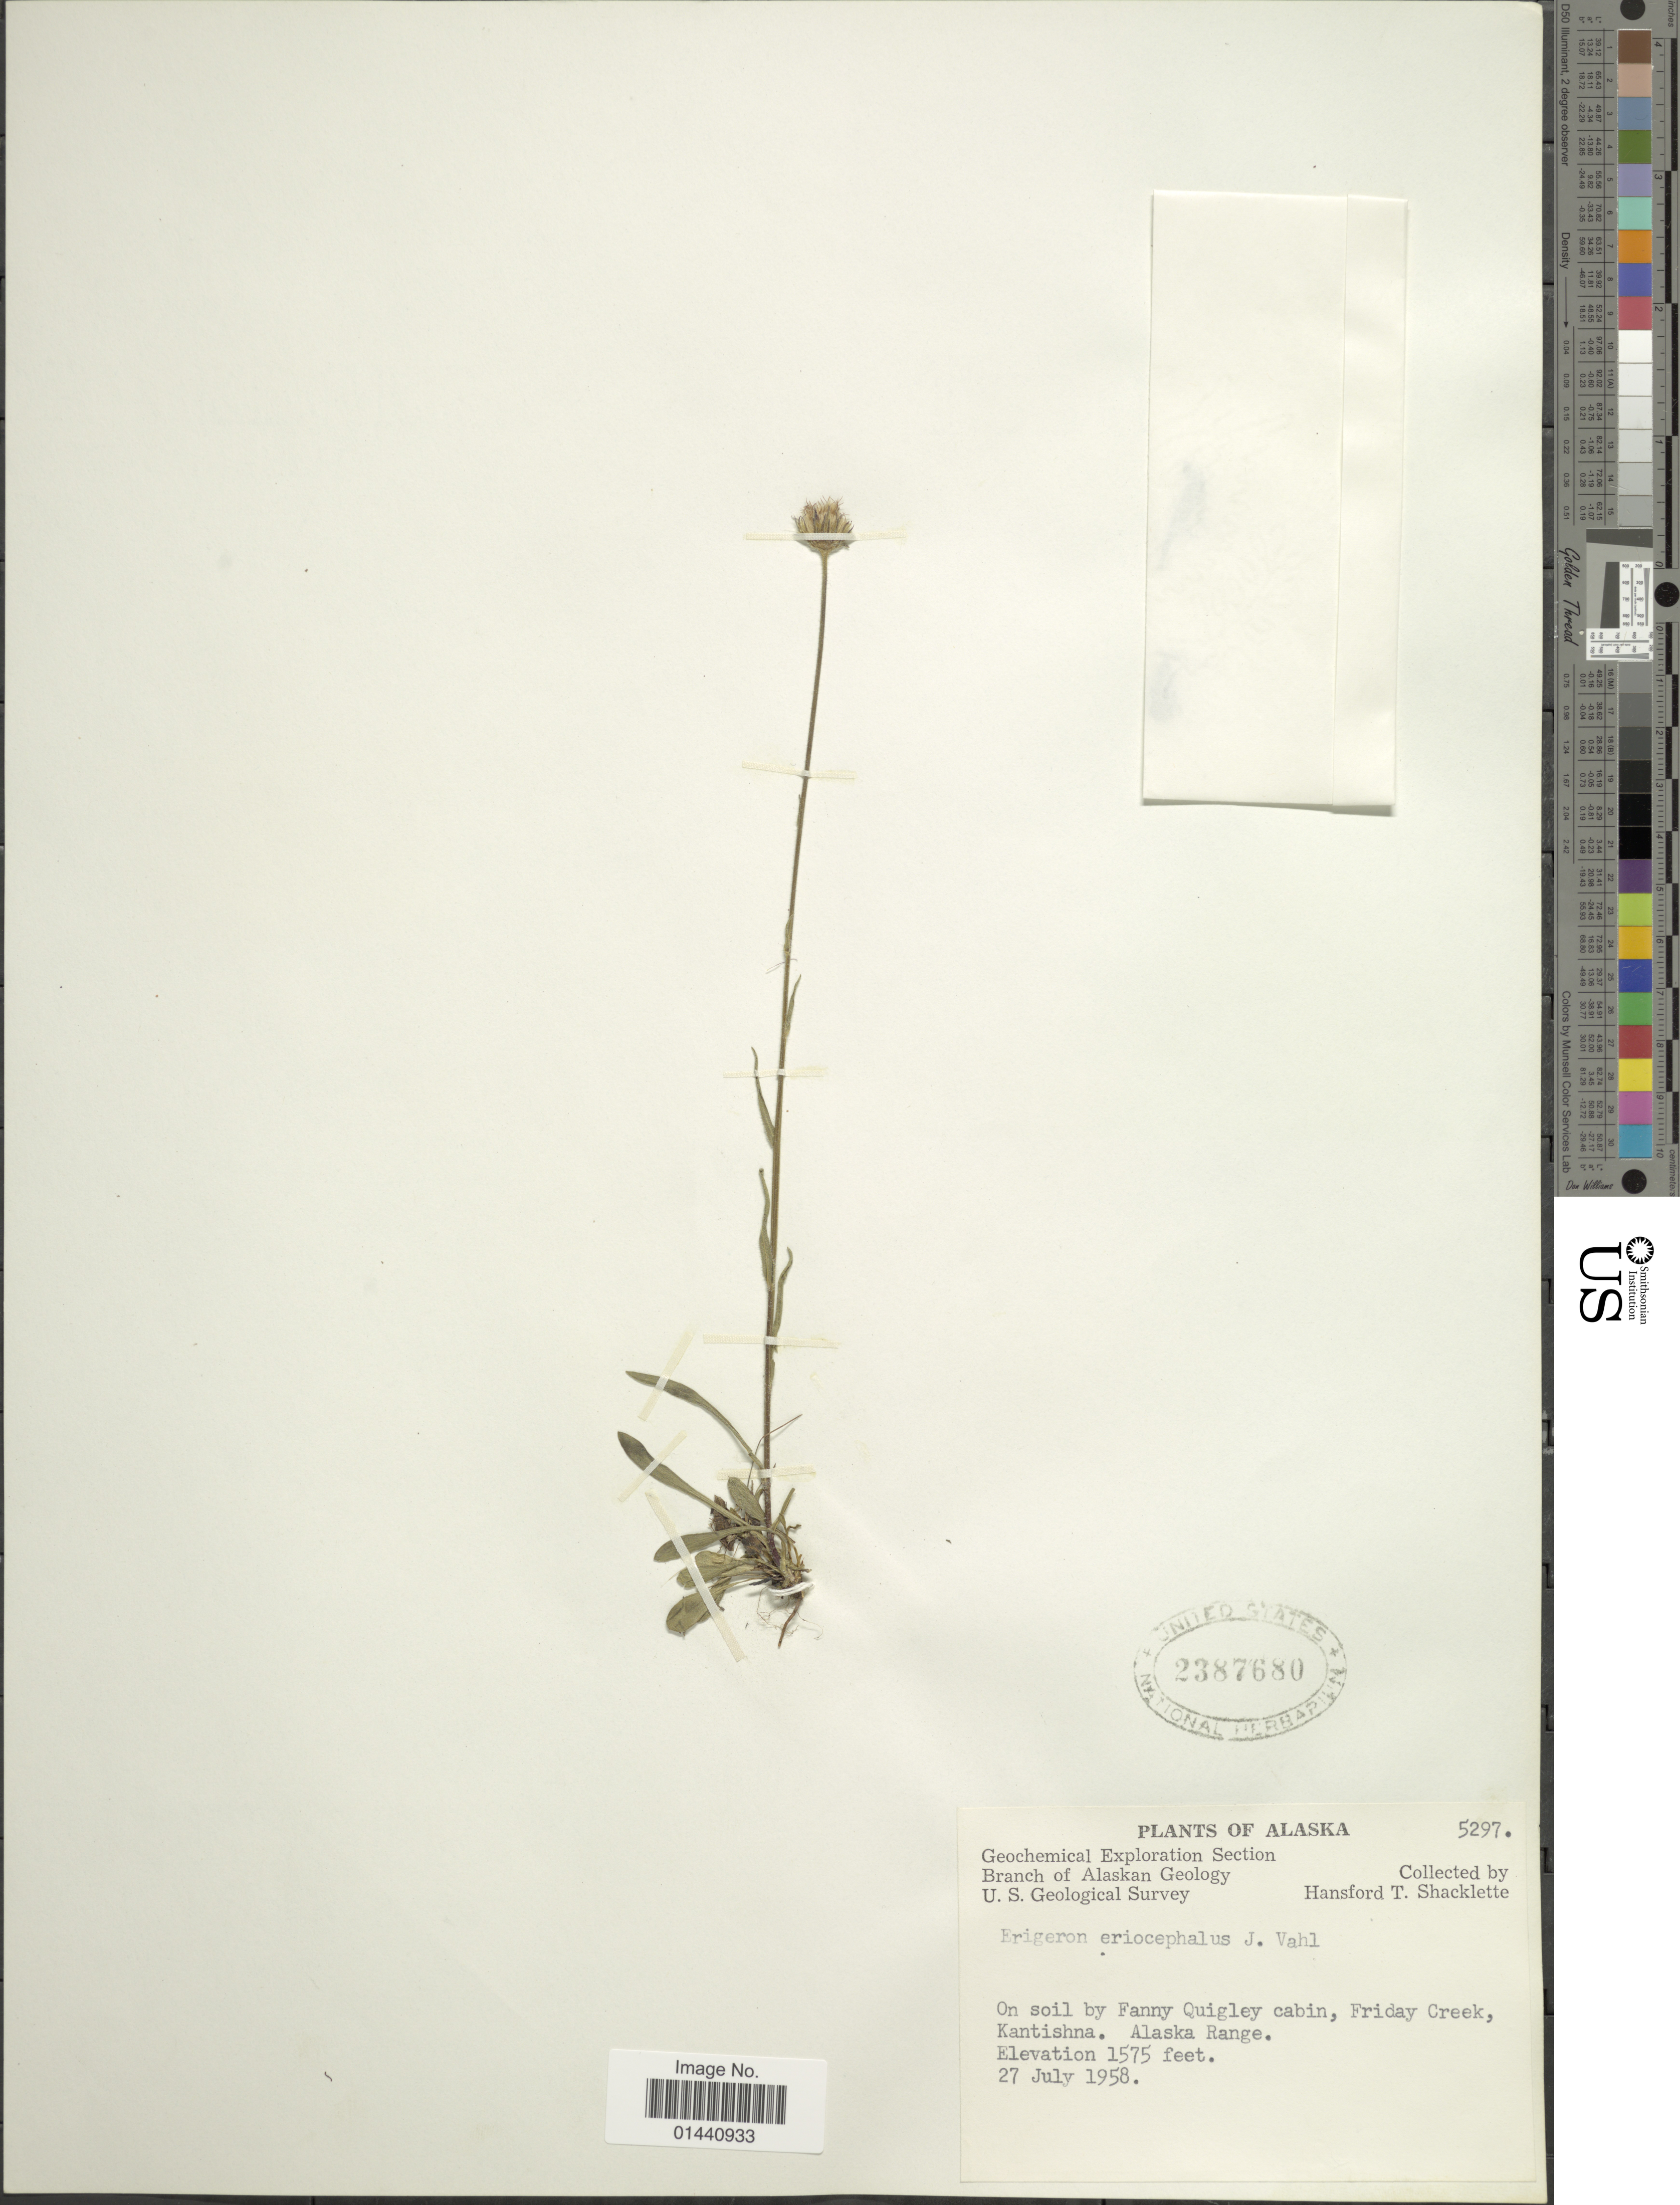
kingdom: Plantae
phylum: Tracheophyta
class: Magnoliopsida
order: Asterales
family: Asteraceae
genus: Erigeron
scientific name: Erigeron eriocephalus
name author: J. Vahl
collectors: H. Schacklette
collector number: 5297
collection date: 1958-07-27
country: United States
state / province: Alaska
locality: On soil by Fanny Quigley cabin, Friday Creek, Kantishna. Alaska Range.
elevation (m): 480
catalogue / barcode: US 2387680